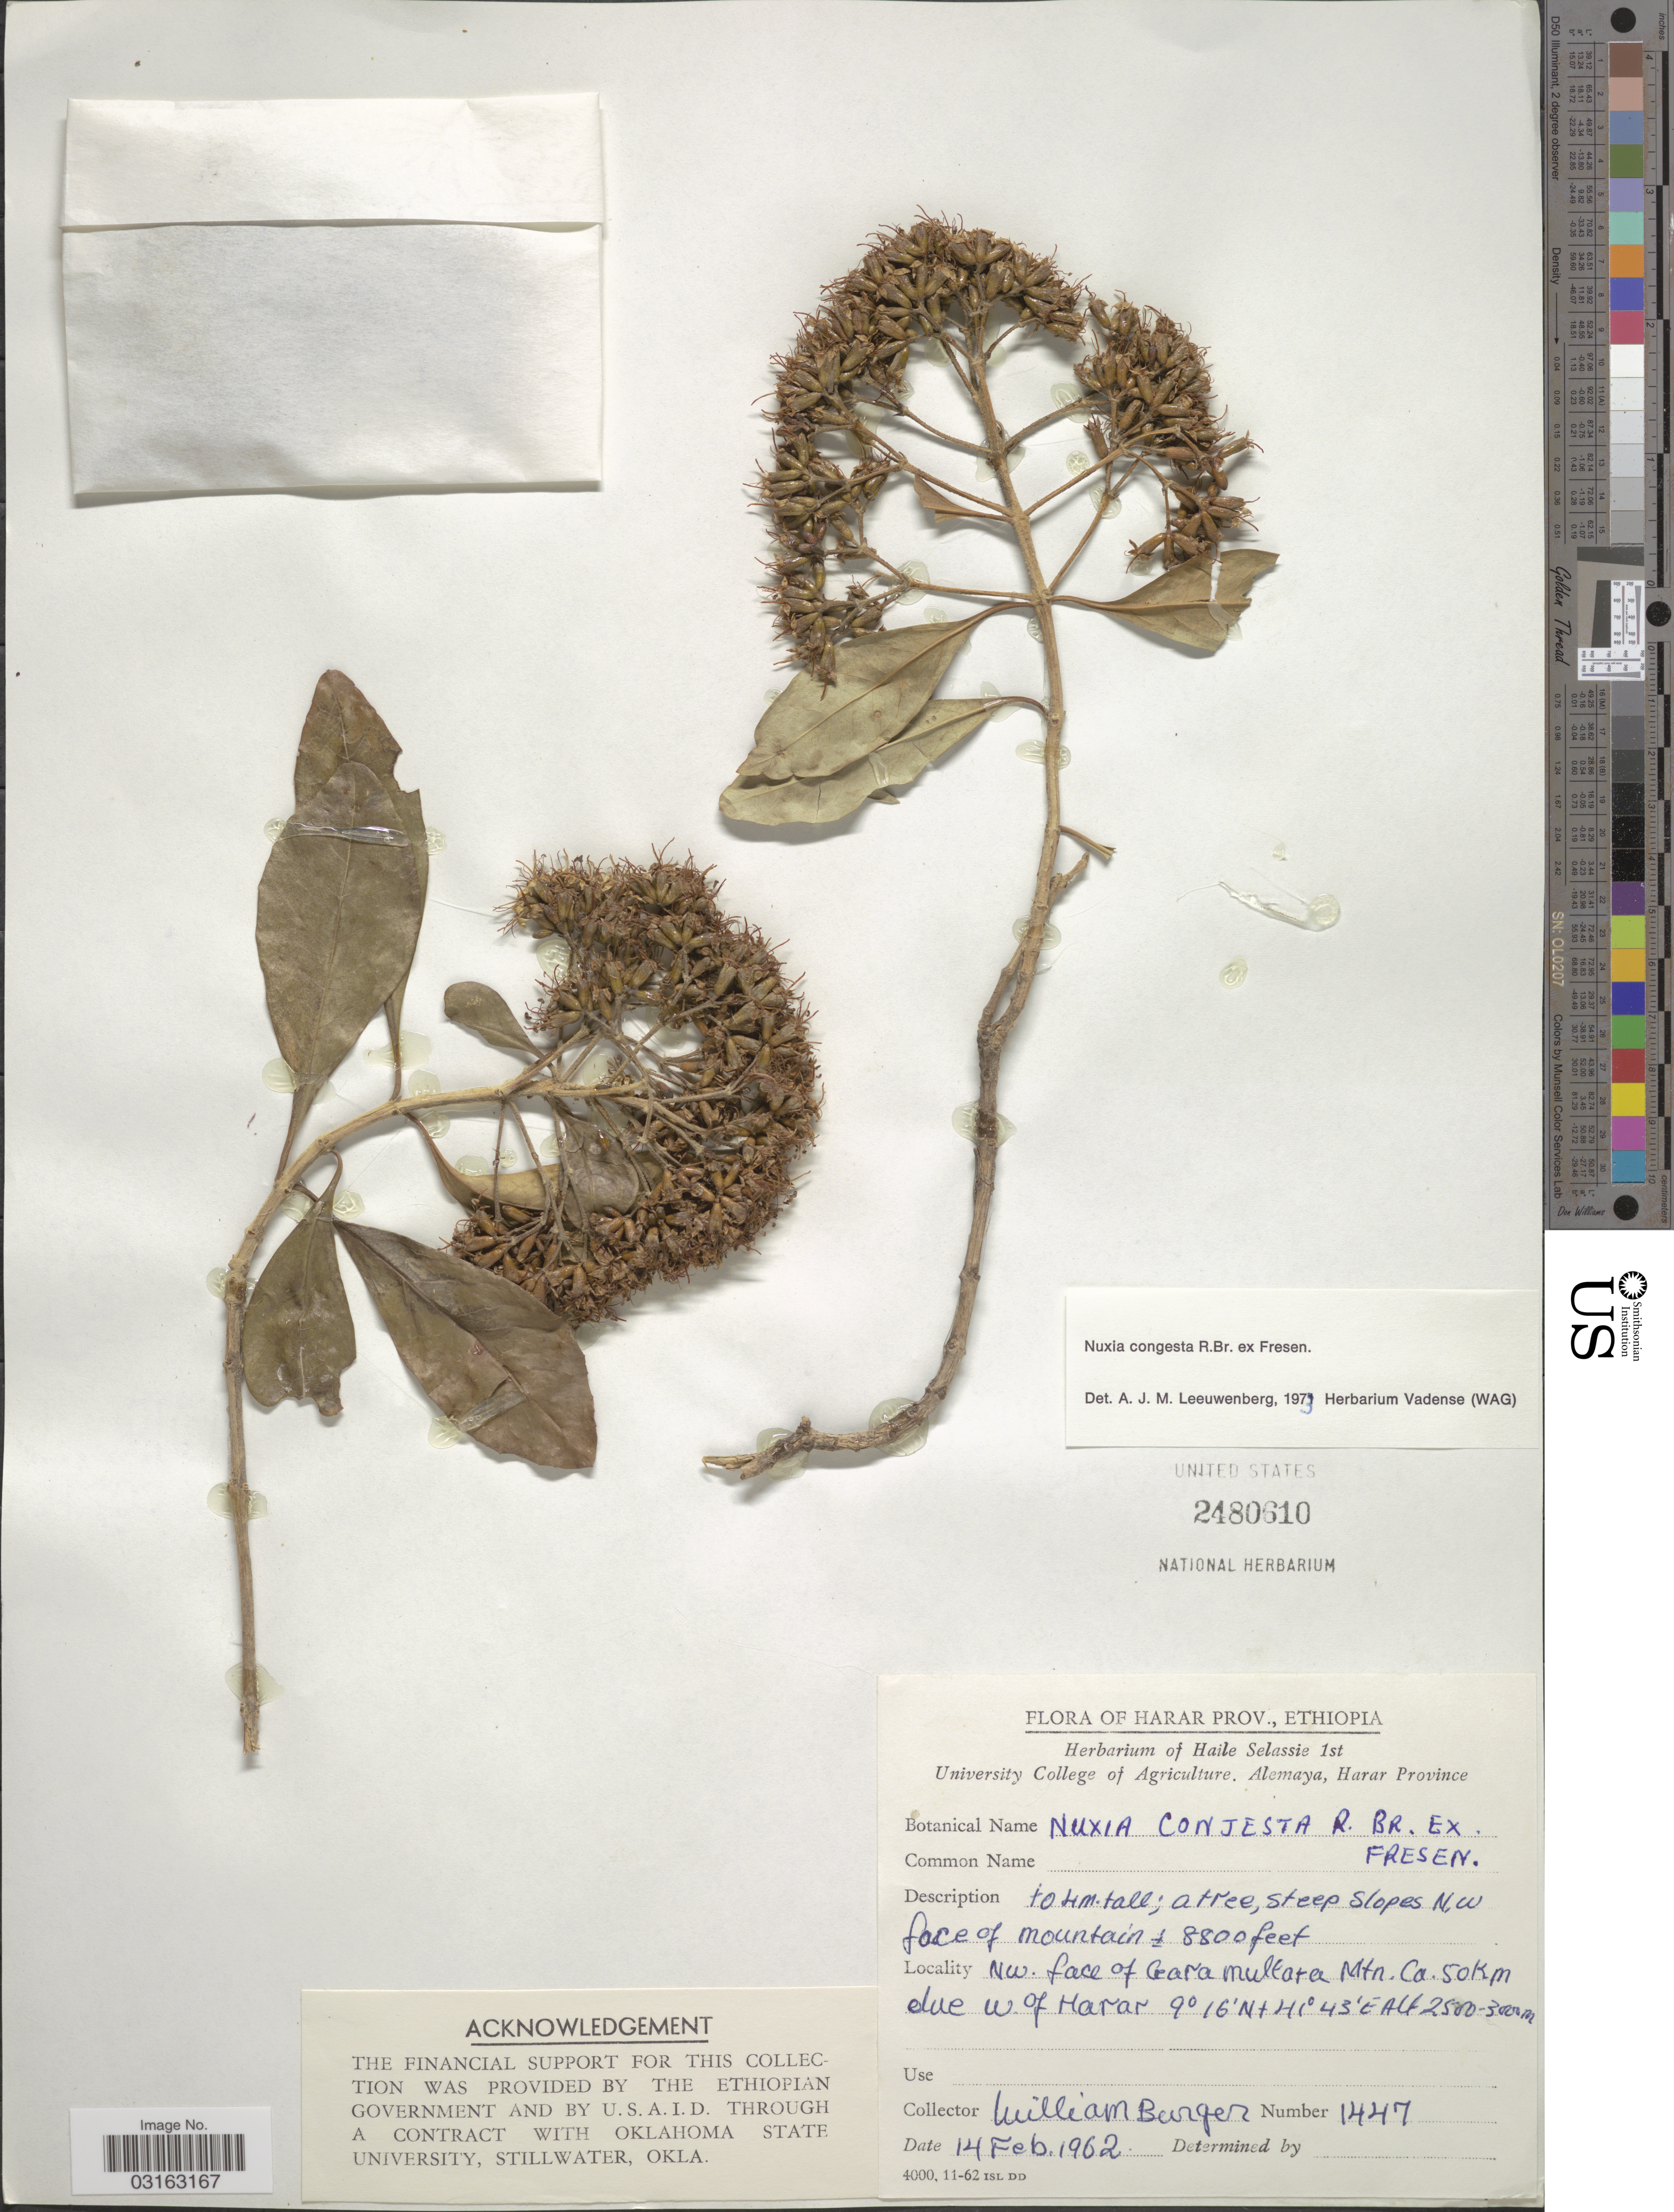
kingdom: Plantae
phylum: Tracheophyta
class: Magnoliopsida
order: Lamiales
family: Stilbaceae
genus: Nuxia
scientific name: Nuxia congesta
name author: R. Br. ex Fresen.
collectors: W. Burger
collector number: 1447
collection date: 1962-02-14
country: Ethiopia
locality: Harar Prov. Steep slopes N. W face of mountain. NW. face of Gara Mullata Mtn. Ca. 50 Km due W. of Harar.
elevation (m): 2500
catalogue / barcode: US 2480610